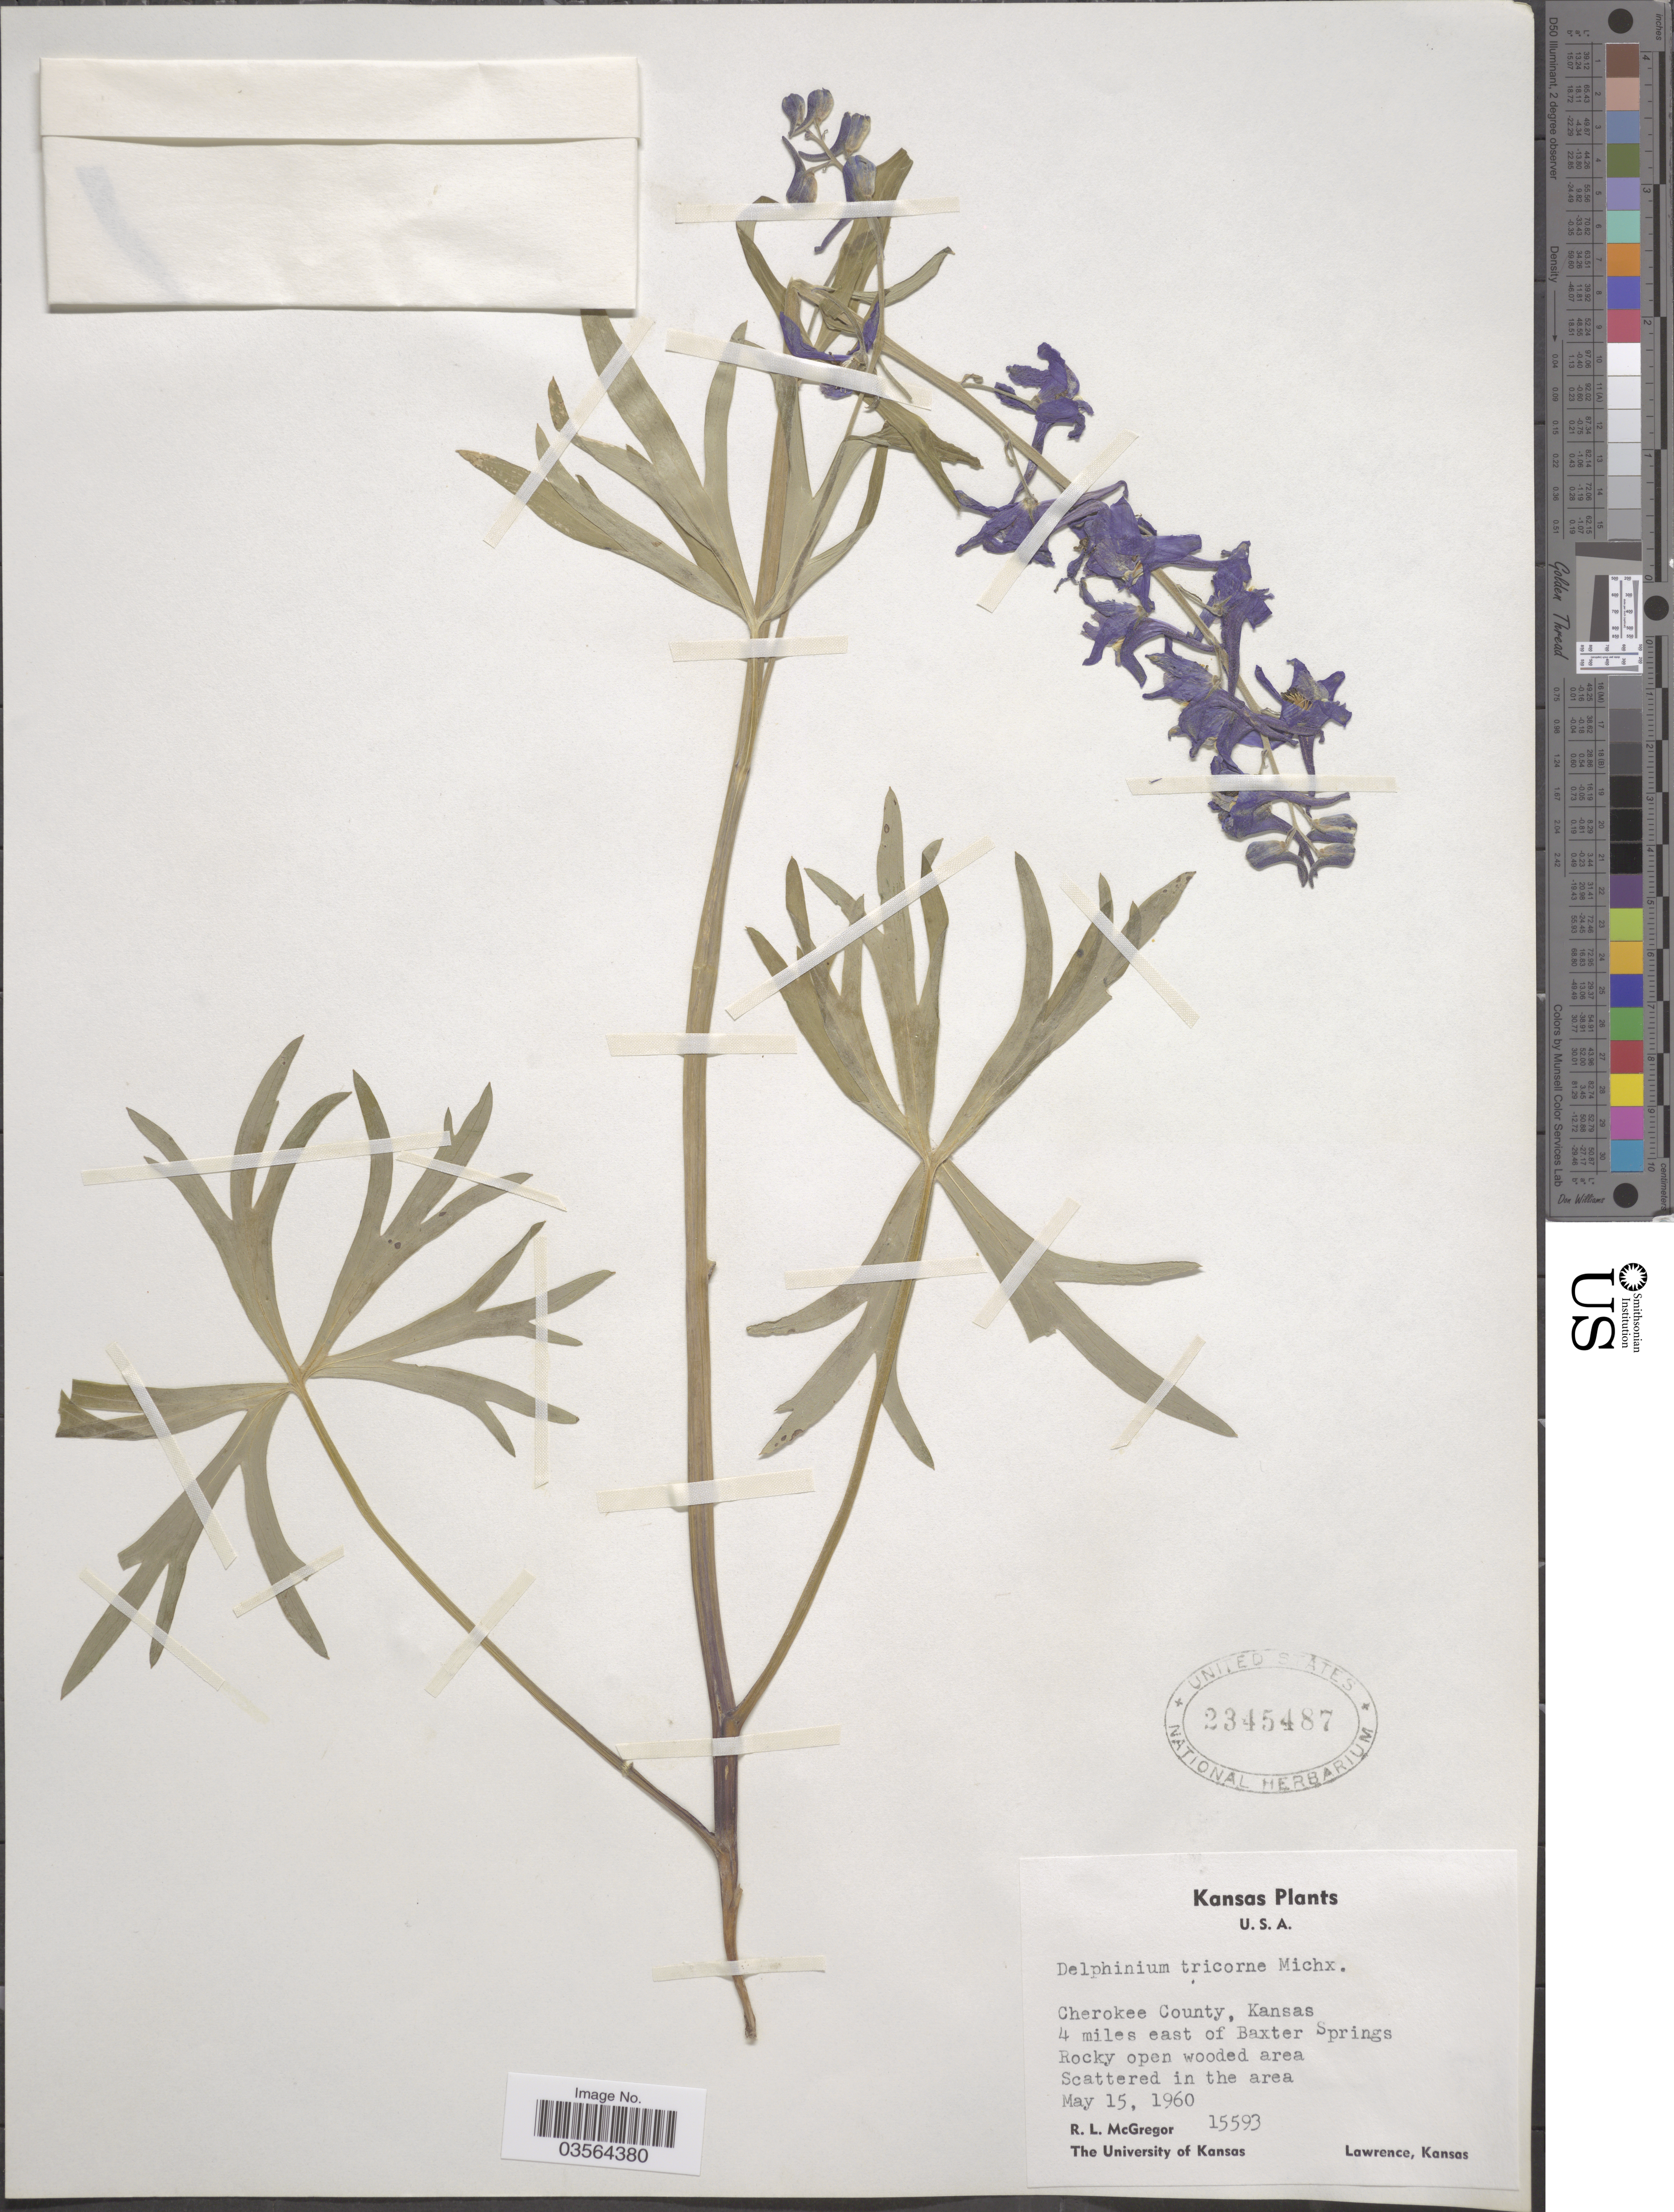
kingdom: Plantae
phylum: Tracheophyta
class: Magnoliopsida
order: Ranunculales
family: Ranunculaceae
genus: Delphinium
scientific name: Delphinium tricorne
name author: Michx.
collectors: R. McGregor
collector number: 15593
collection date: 1960-05-15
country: United States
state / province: Kansas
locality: Cherokee County. 4 miles east of Baxter Springs.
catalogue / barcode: US 2345487